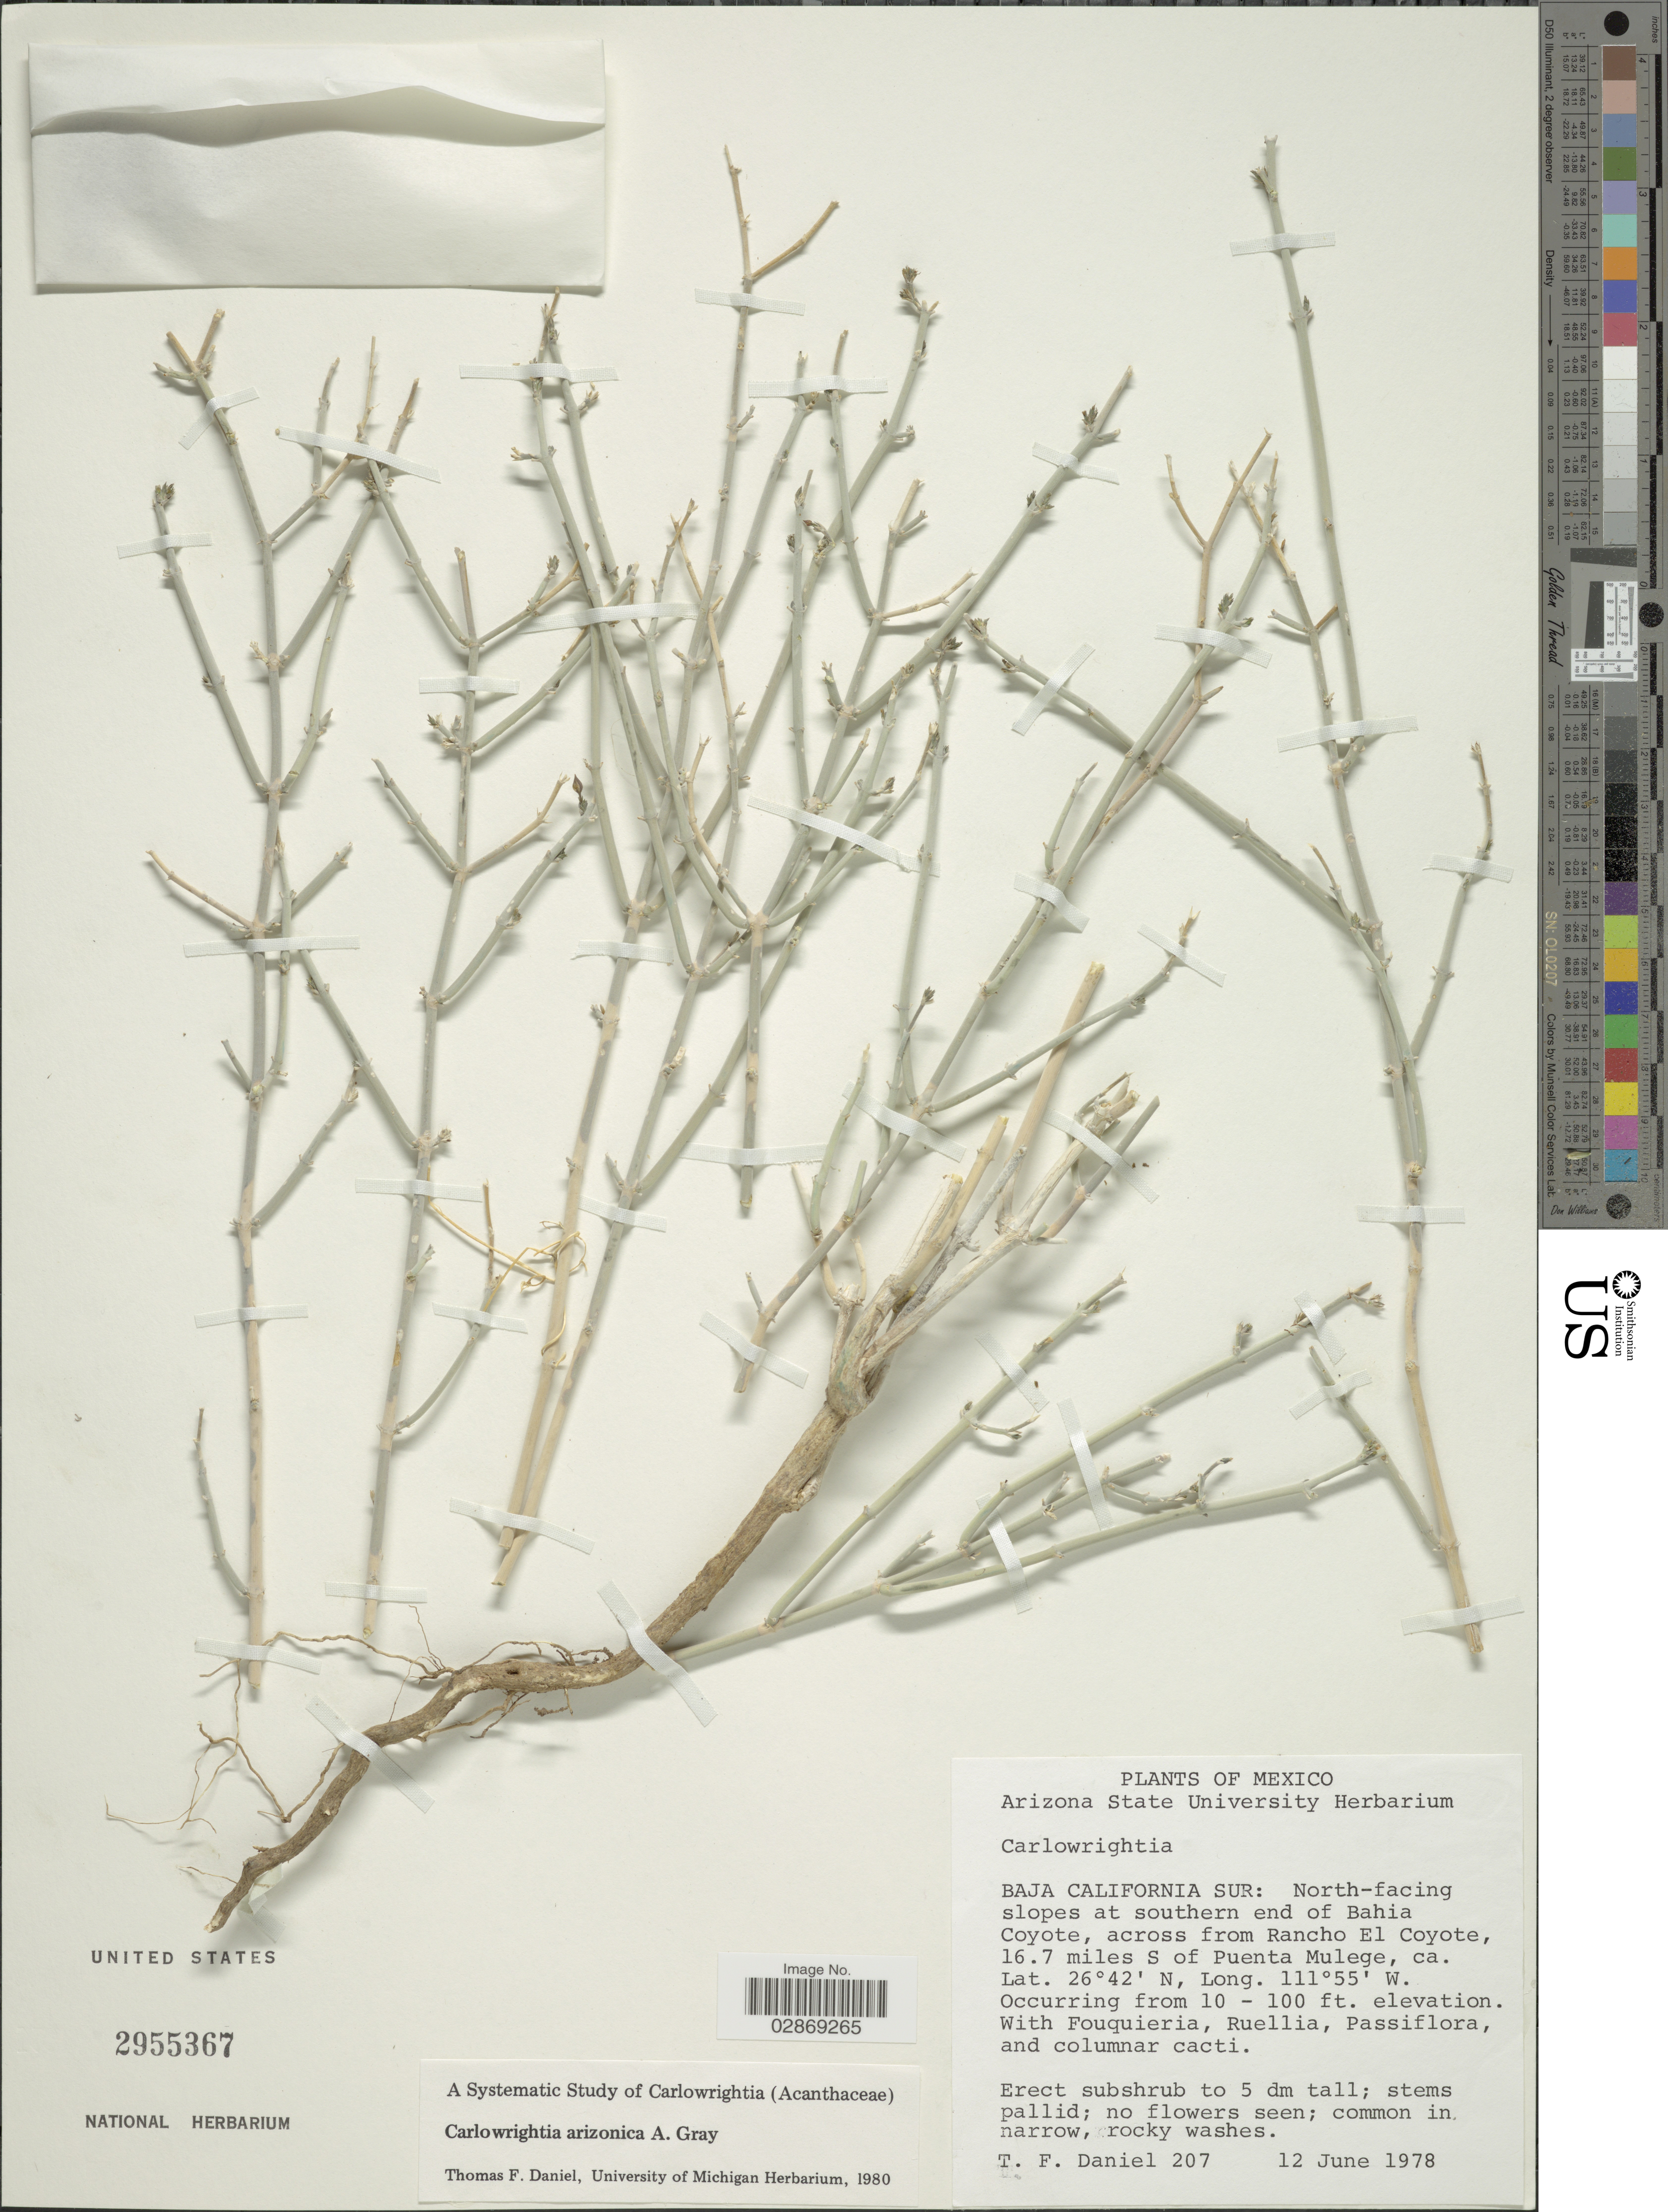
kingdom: Plantae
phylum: Tracheophyta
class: Magnoliopsida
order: Lamiales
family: Acanthaceae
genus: Carlowrightia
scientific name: Carlowrightia arizonica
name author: A. Gray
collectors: T. F. Daniel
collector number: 207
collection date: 1978-06-12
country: Mexico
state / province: Baja California Sur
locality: North-facing slopes at southern end of Bahia Coyote, across from Rancho El Coyote, 16.7 miles S of Puenta Mulege.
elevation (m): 3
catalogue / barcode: US 2955367